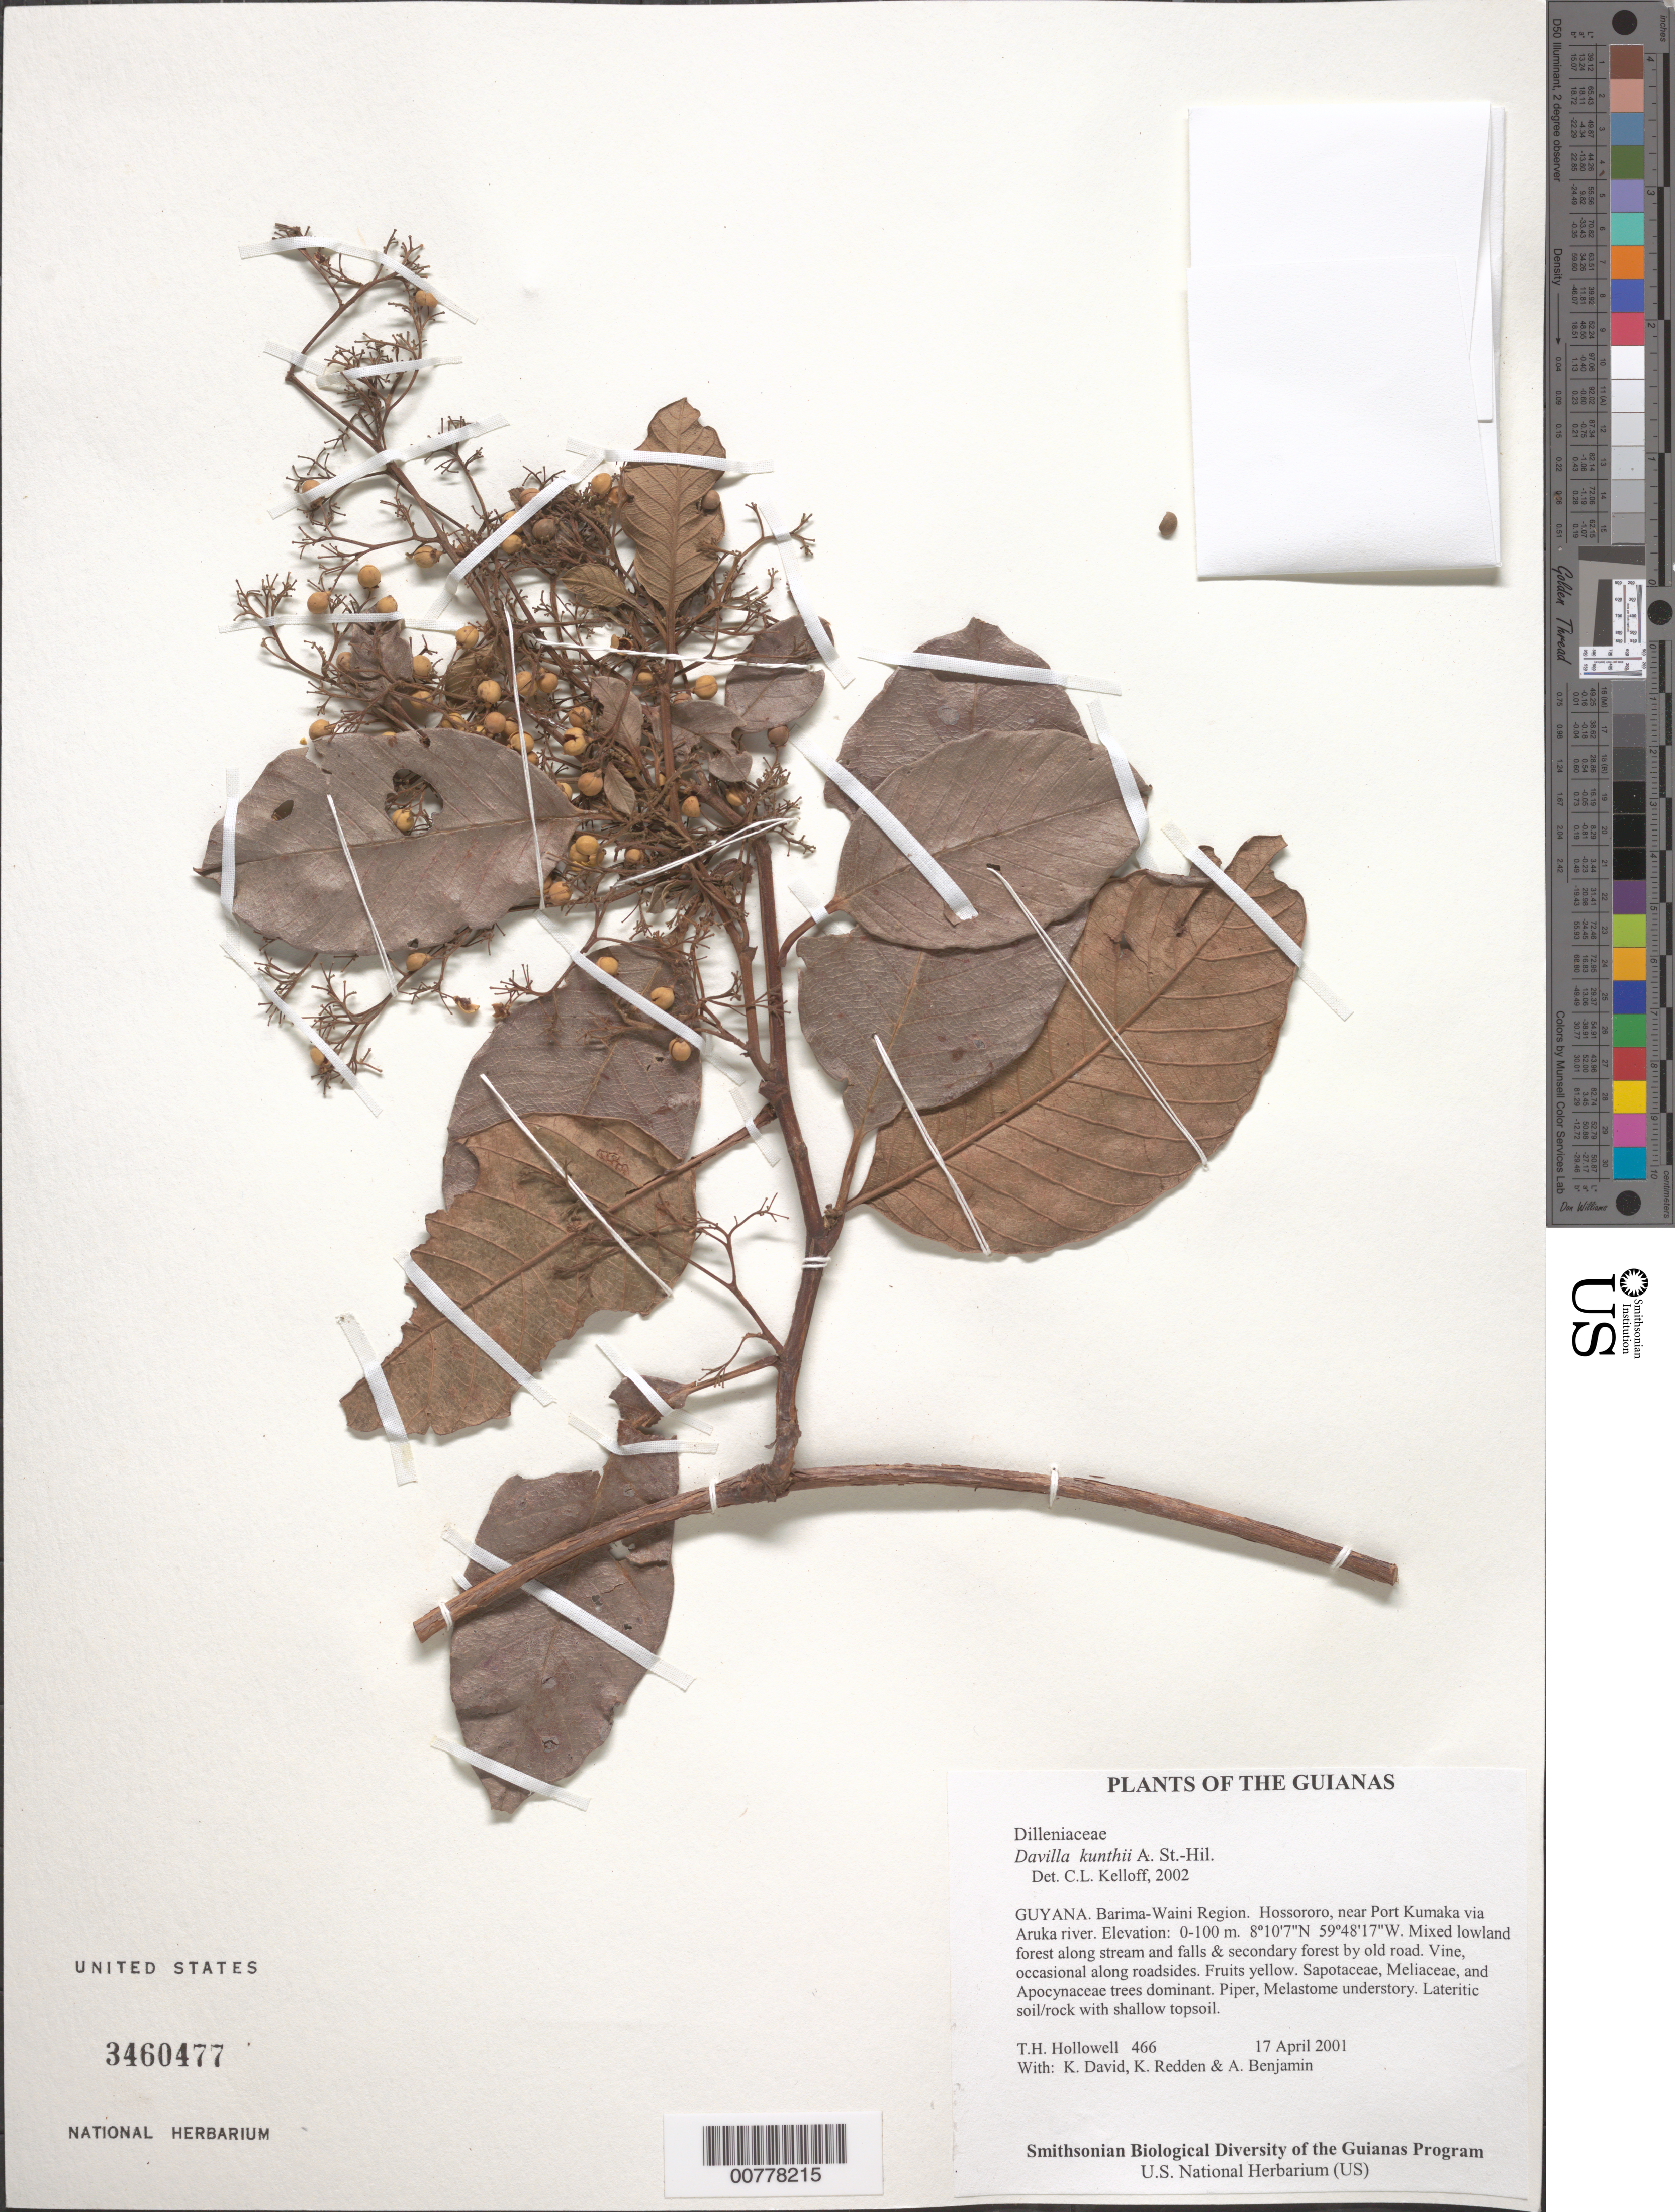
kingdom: Plantae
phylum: Tracheophyta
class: Magnoliopsida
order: Dilleniales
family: Dilleniaceae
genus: Davilla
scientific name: Davilla kunthii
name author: A. St.-Hil.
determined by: Kelloff, Carol L., (US), Smithsonian Institution - National Museum of Natural History (UNITED STATES)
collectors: T. Hollowell, K. David, K. M. Redden & A. Benjamin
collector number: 466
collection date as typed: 17 April 2001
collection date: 2001-04-17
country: Guyana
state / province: Barima-Waini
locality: Hossororo, near Port Kumaka via Aruka river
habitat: Mixed lowland forest along stream and falls & secondary forest by old road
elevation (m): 0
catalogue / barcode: US 3460477